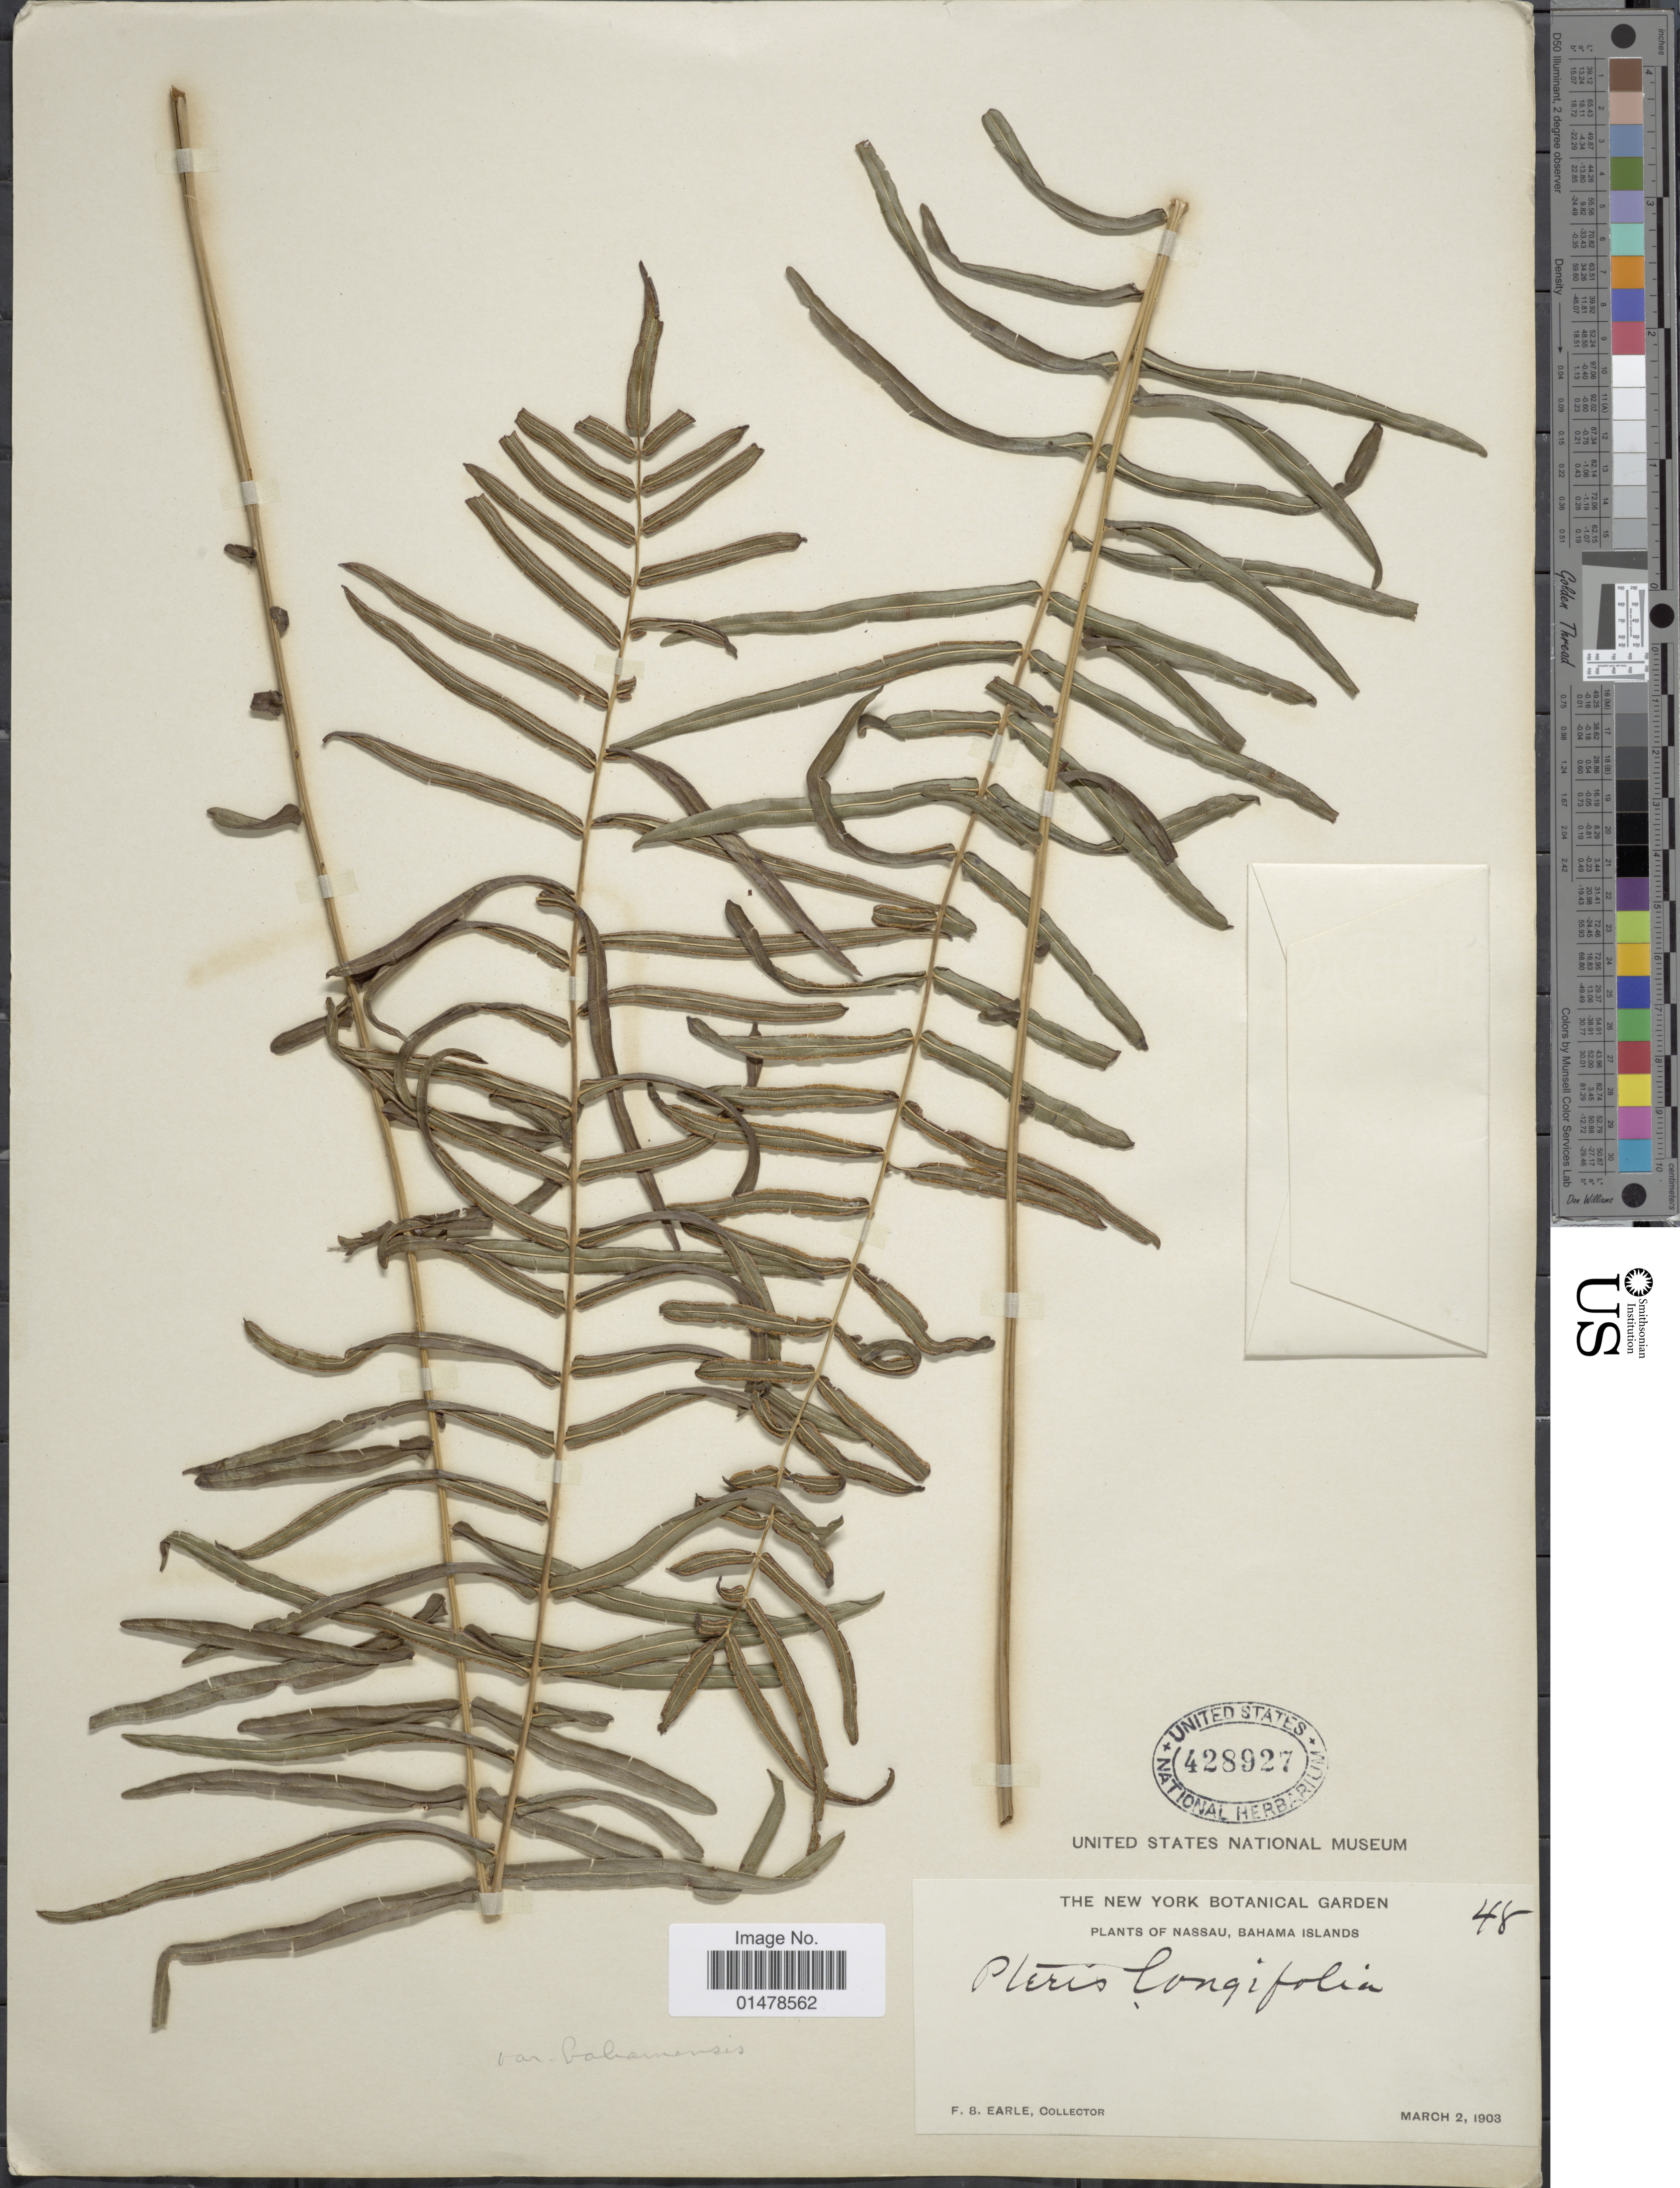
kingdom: Plantae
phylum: Tracheophyta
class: Polypodiopsida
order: Polypodiales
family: Pteridaceae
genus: Pteris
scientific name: Pteris bahamenis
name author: (J. Agardh) Fée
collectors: F. S. Earle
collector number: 48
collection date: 1903-03-02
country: Cook Islands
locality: Nassau, Bahama Islands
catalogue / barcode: US 428927